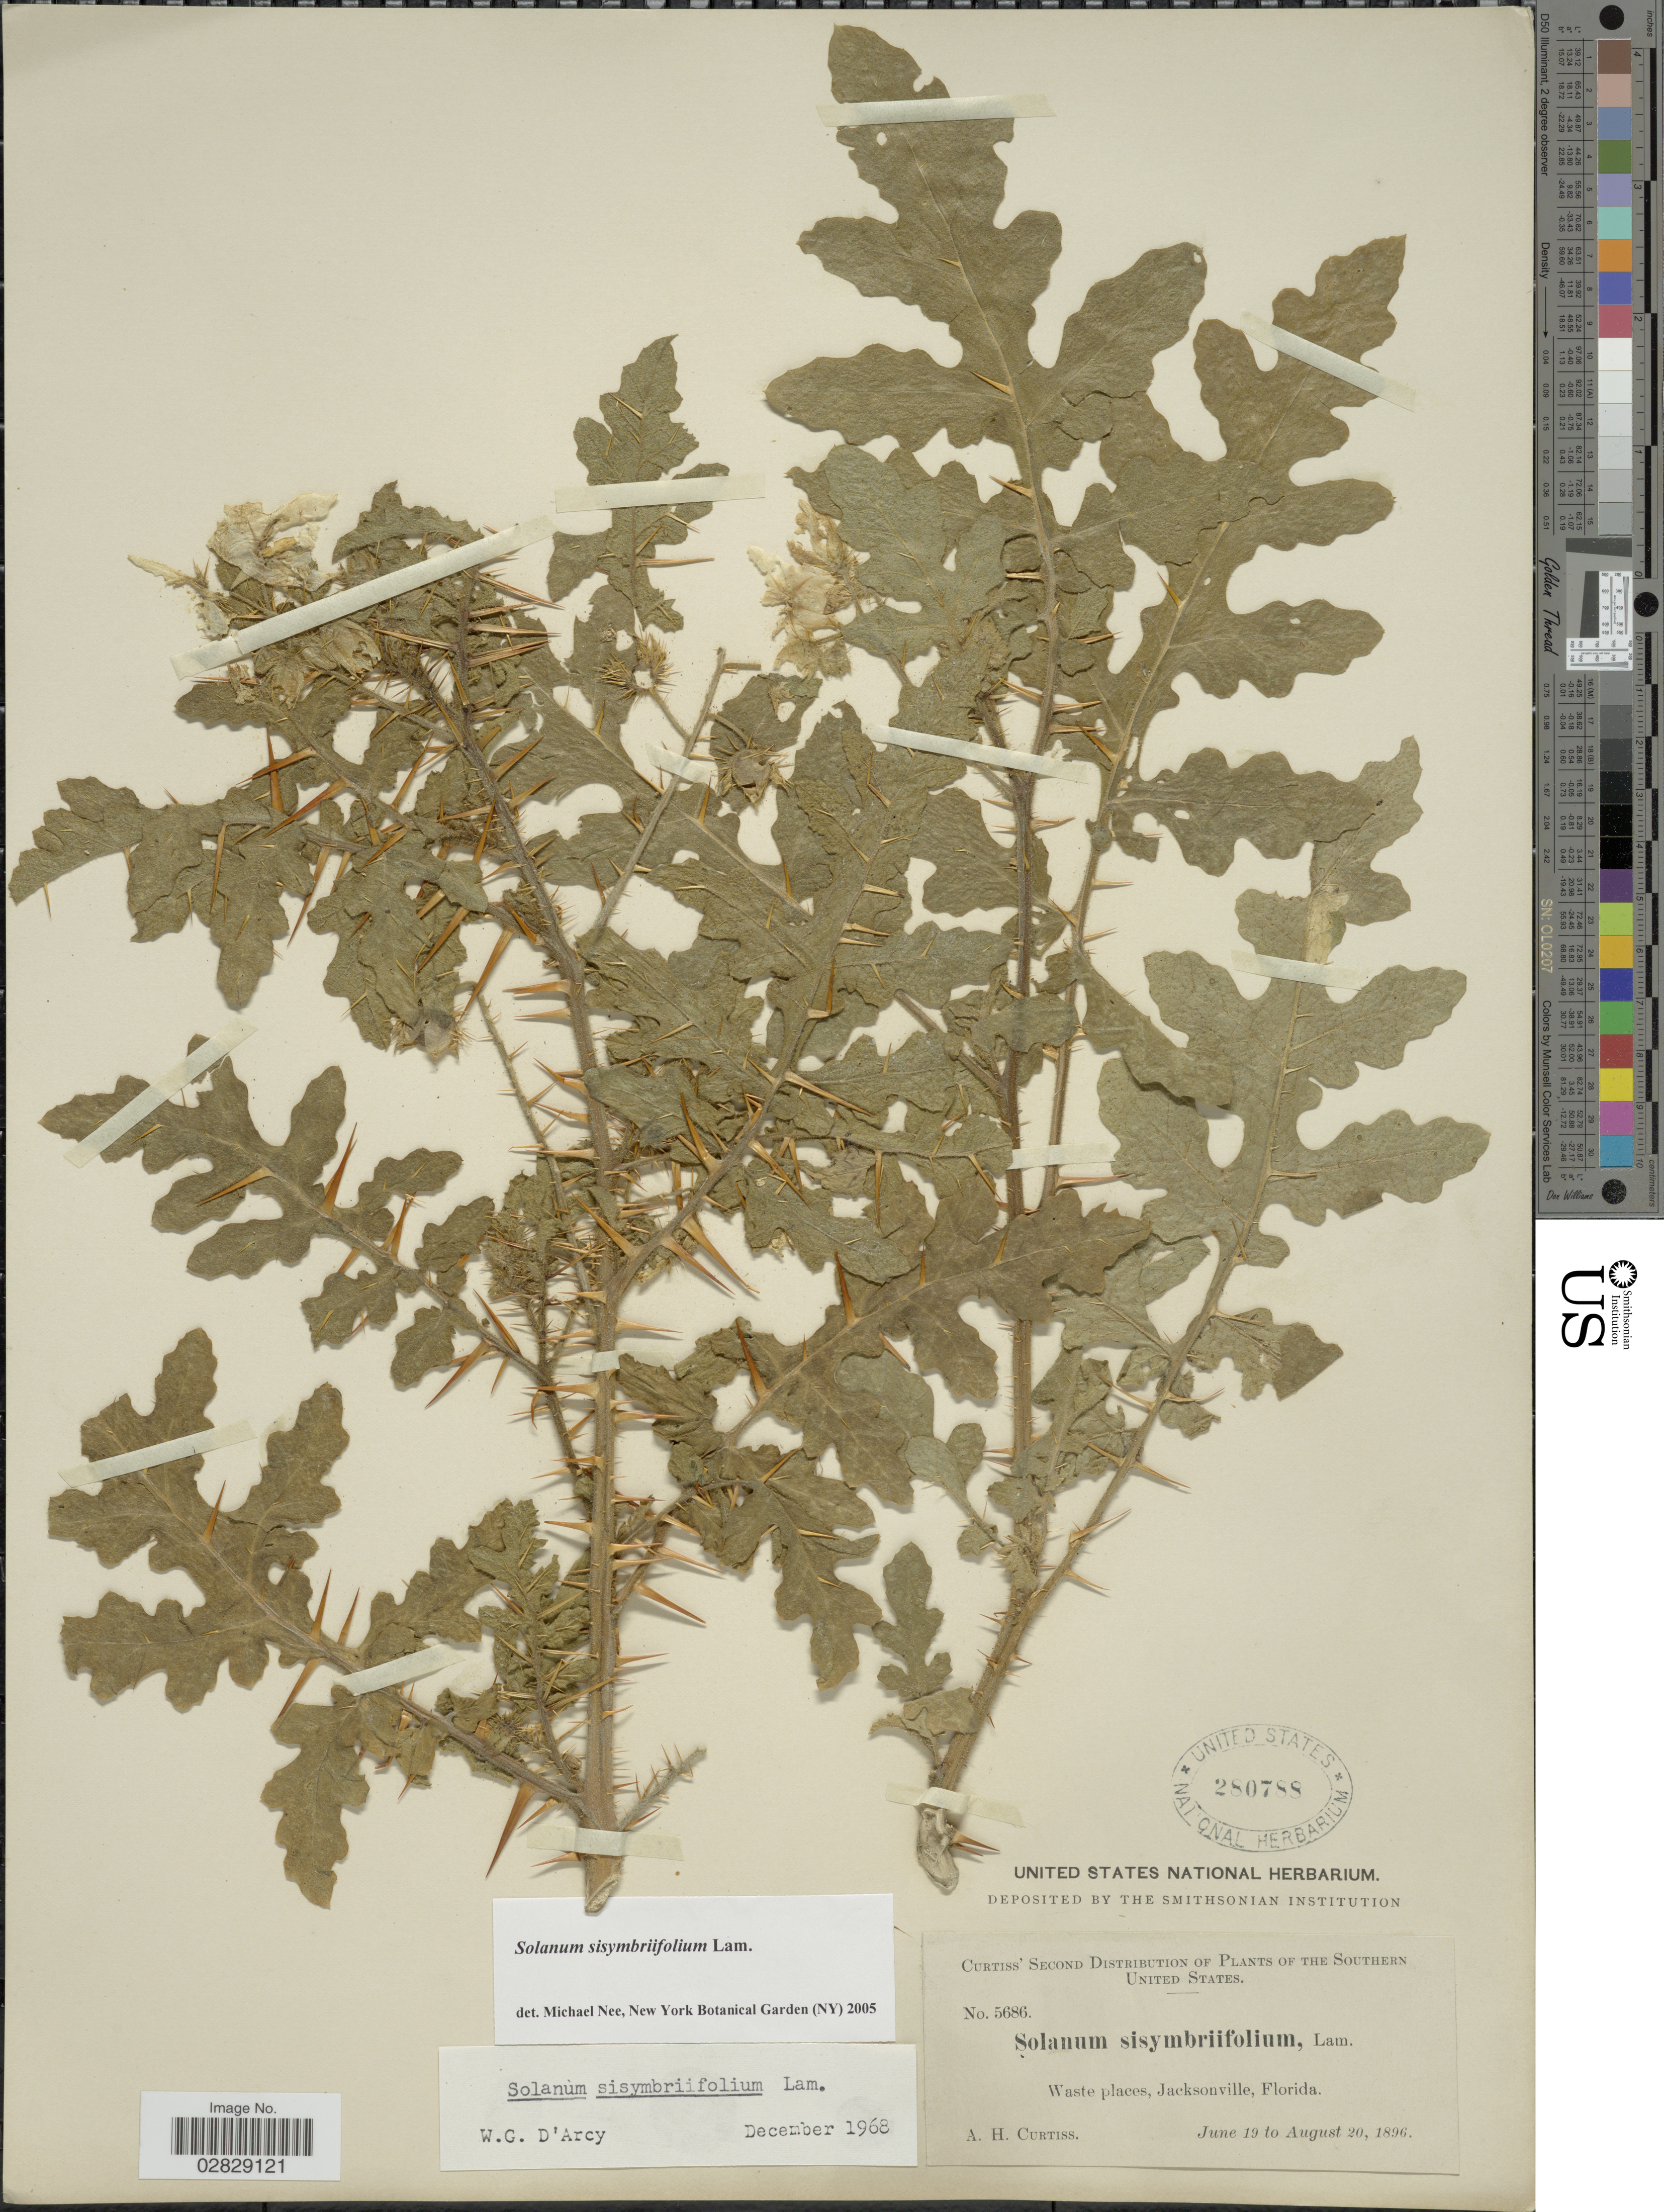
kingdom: Plantae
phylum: Tracheophyta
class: Magnoliopsida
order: Solanales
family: Solanaceae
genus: Solanum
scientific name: Solanum sisymbrifolium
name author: Lam.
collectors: A. H. Curtiss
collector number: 5686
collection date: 1896-06-19/1896-08-20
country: United States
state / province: Florida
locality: Southern United States. Waste places, Jacksonville.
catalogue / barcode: US 280788